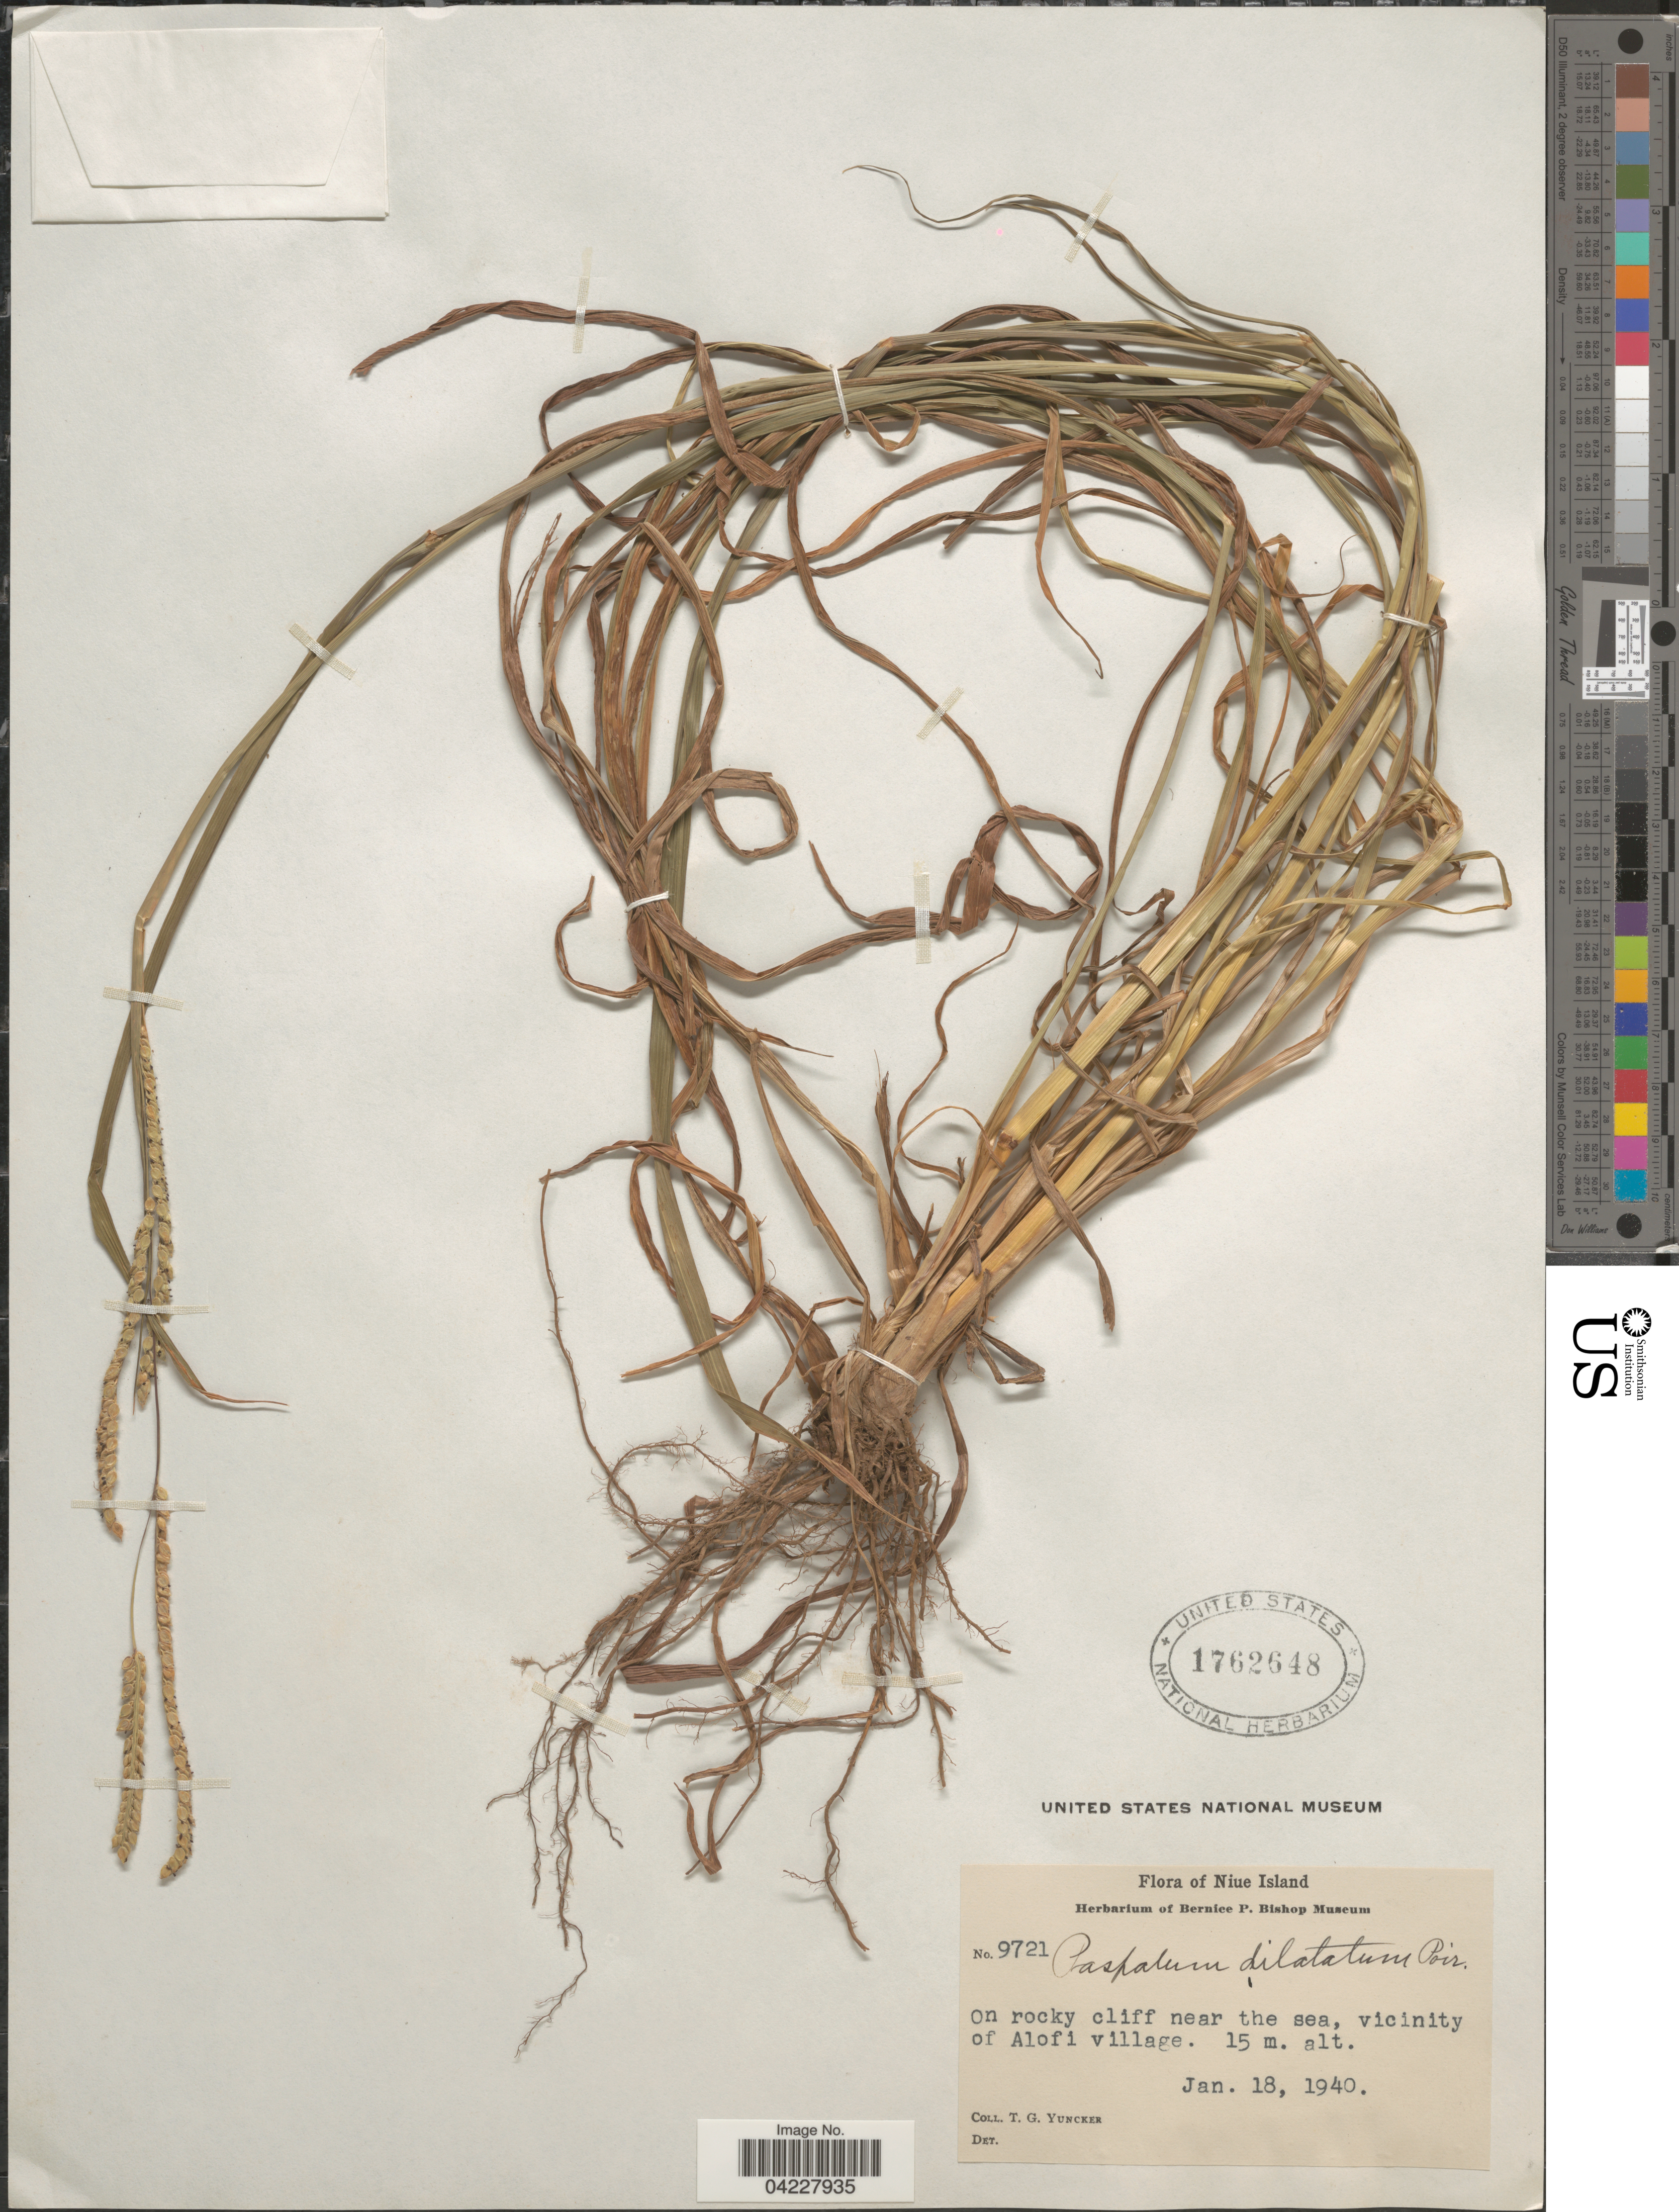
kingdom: Plantae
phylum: Tracheophyta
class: Liliopsida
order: Poales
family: Poaceae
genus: Paspalum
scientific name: Paspalum dilatatum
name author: Poir.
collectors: T. G. Yuncker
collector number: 9721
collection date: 1940-01-18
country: Niue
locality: Niue Island. On rocky cliff near the sea, vicinity of Alofi village.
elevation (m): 15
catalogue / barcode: US 1762648